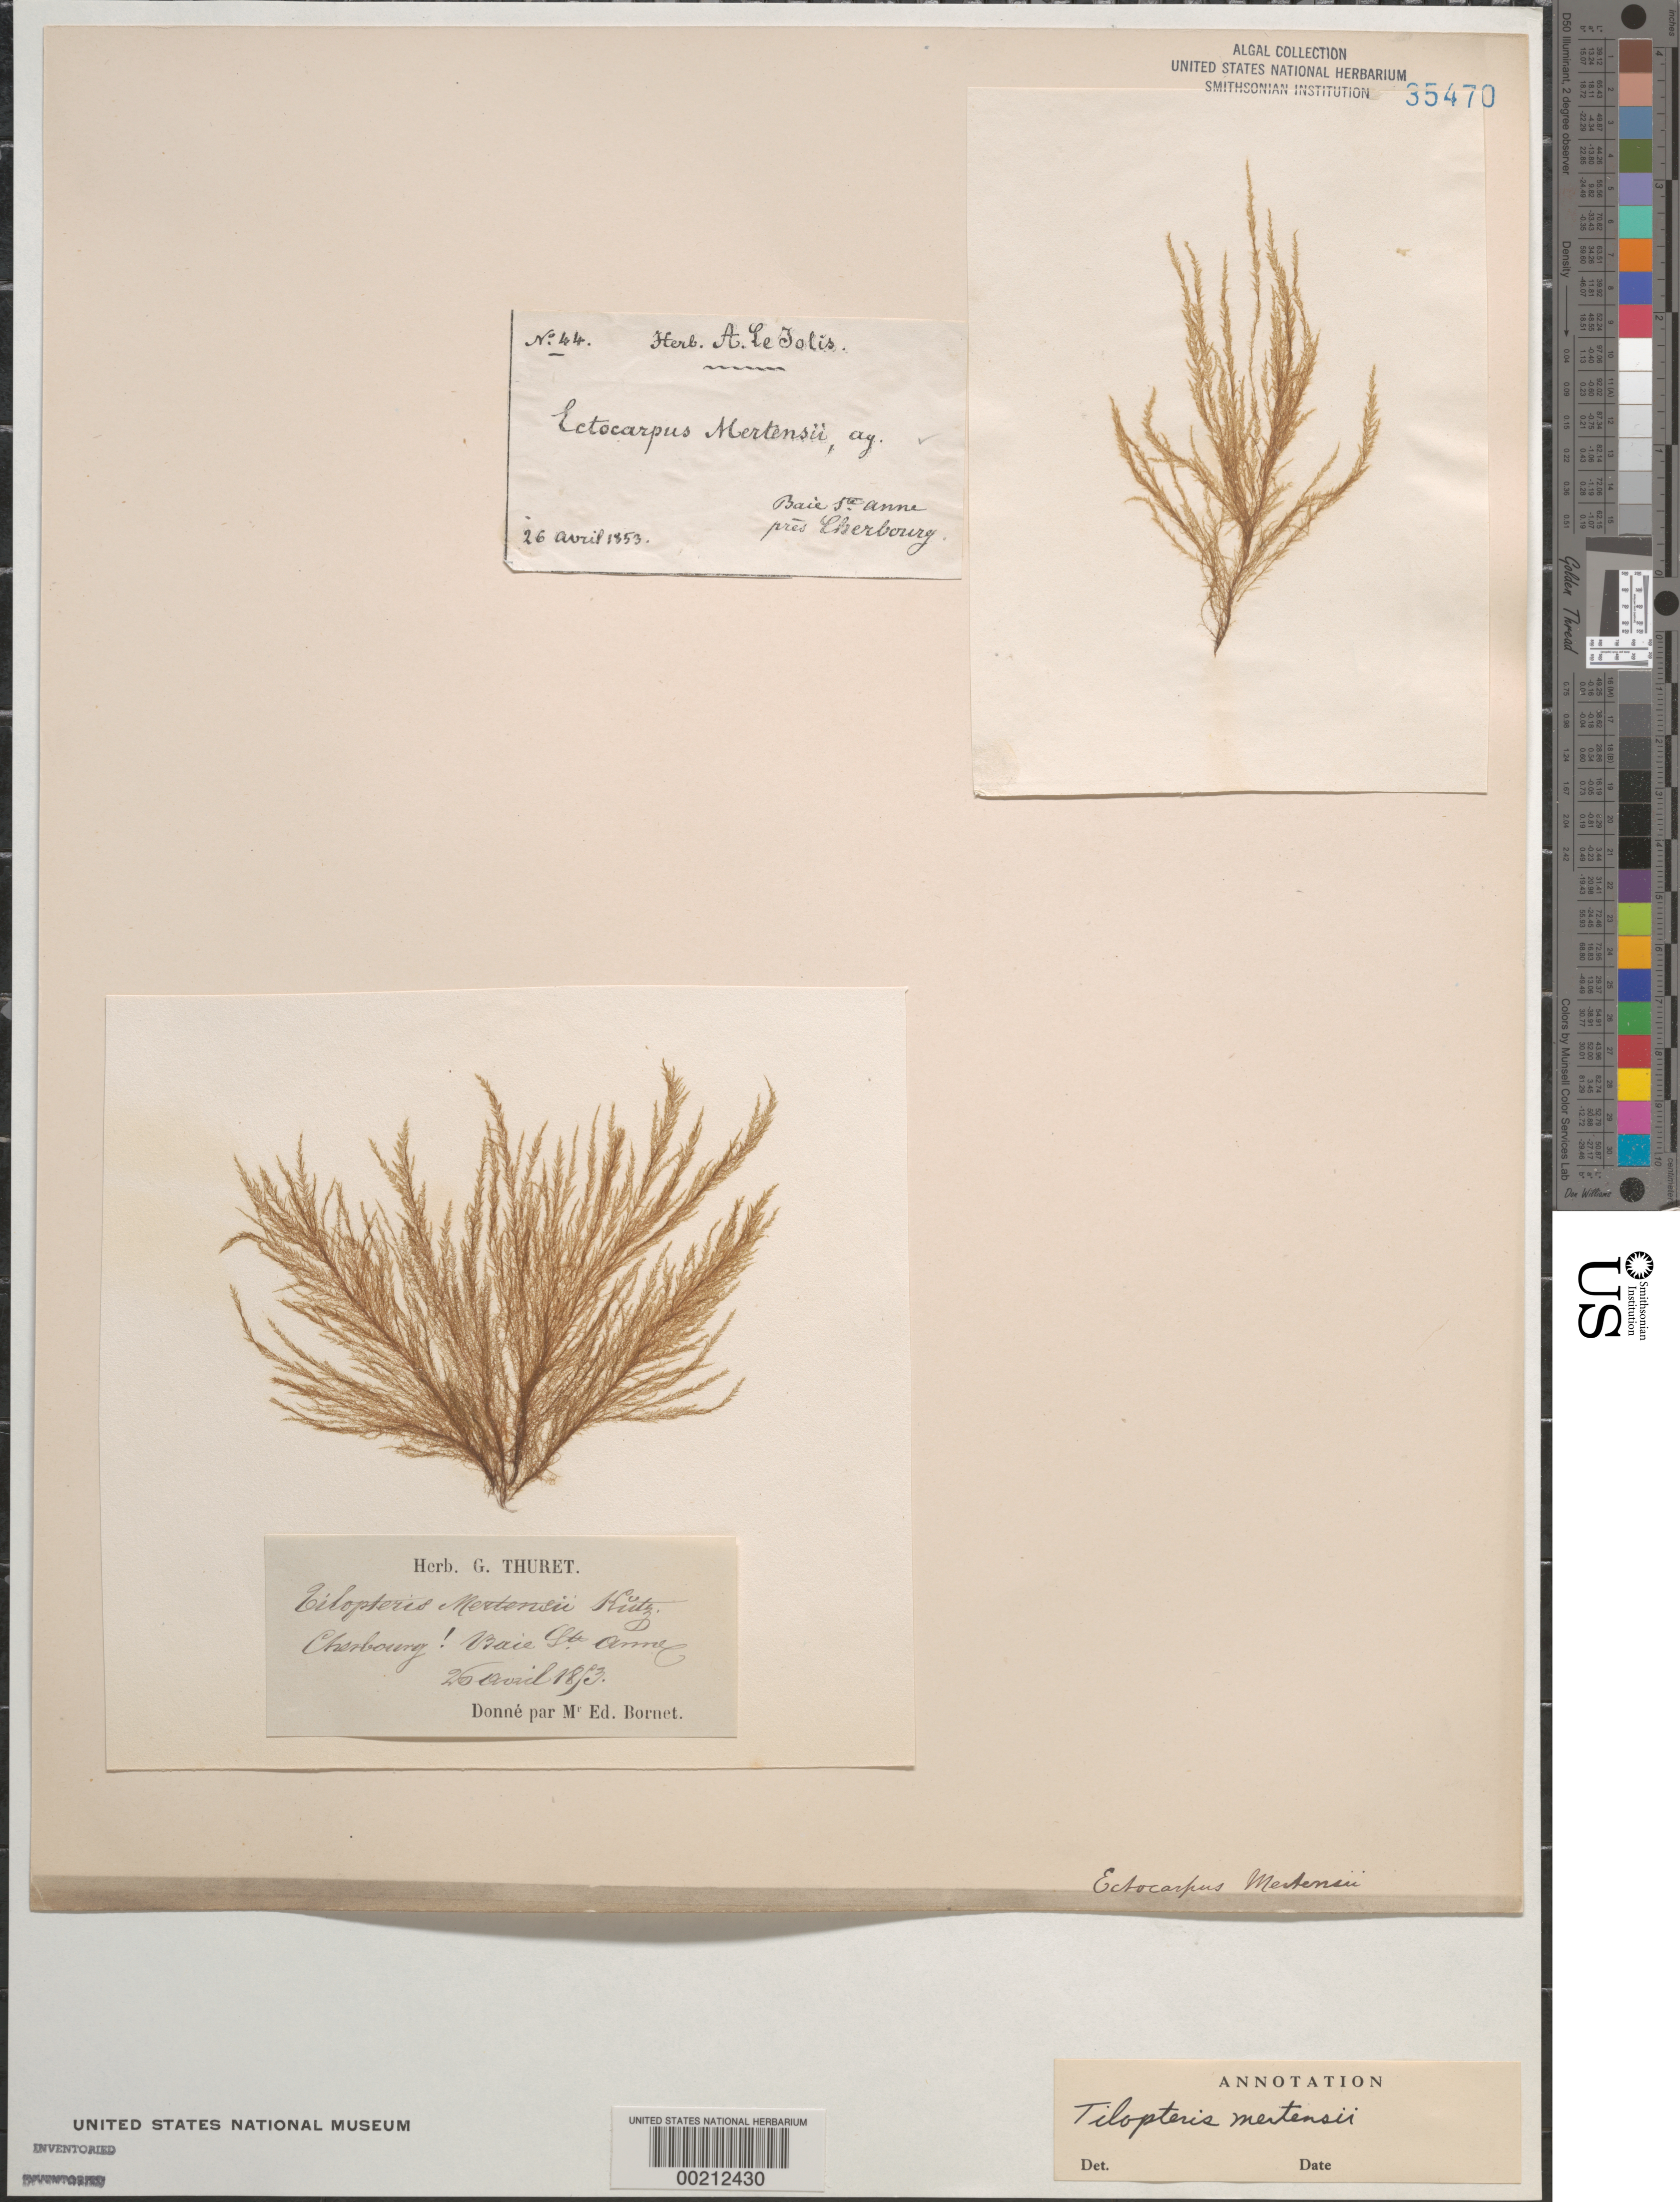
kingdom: Chromista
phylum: Ochrophyta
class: Phaeophyceae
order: Tilopteridales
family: Tilopteridaceae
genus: Tilopteris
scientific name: Tilopteris mertensii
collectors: Thuret, G. (herbarium) & Le Jolis, A. F. (herbarium)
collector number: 44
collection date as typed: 26 Apr 1853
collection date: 1853-04-26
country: France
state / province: Normandie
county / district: Manche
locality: Baie de sainte anne, cherbourg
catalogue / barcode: US 35470